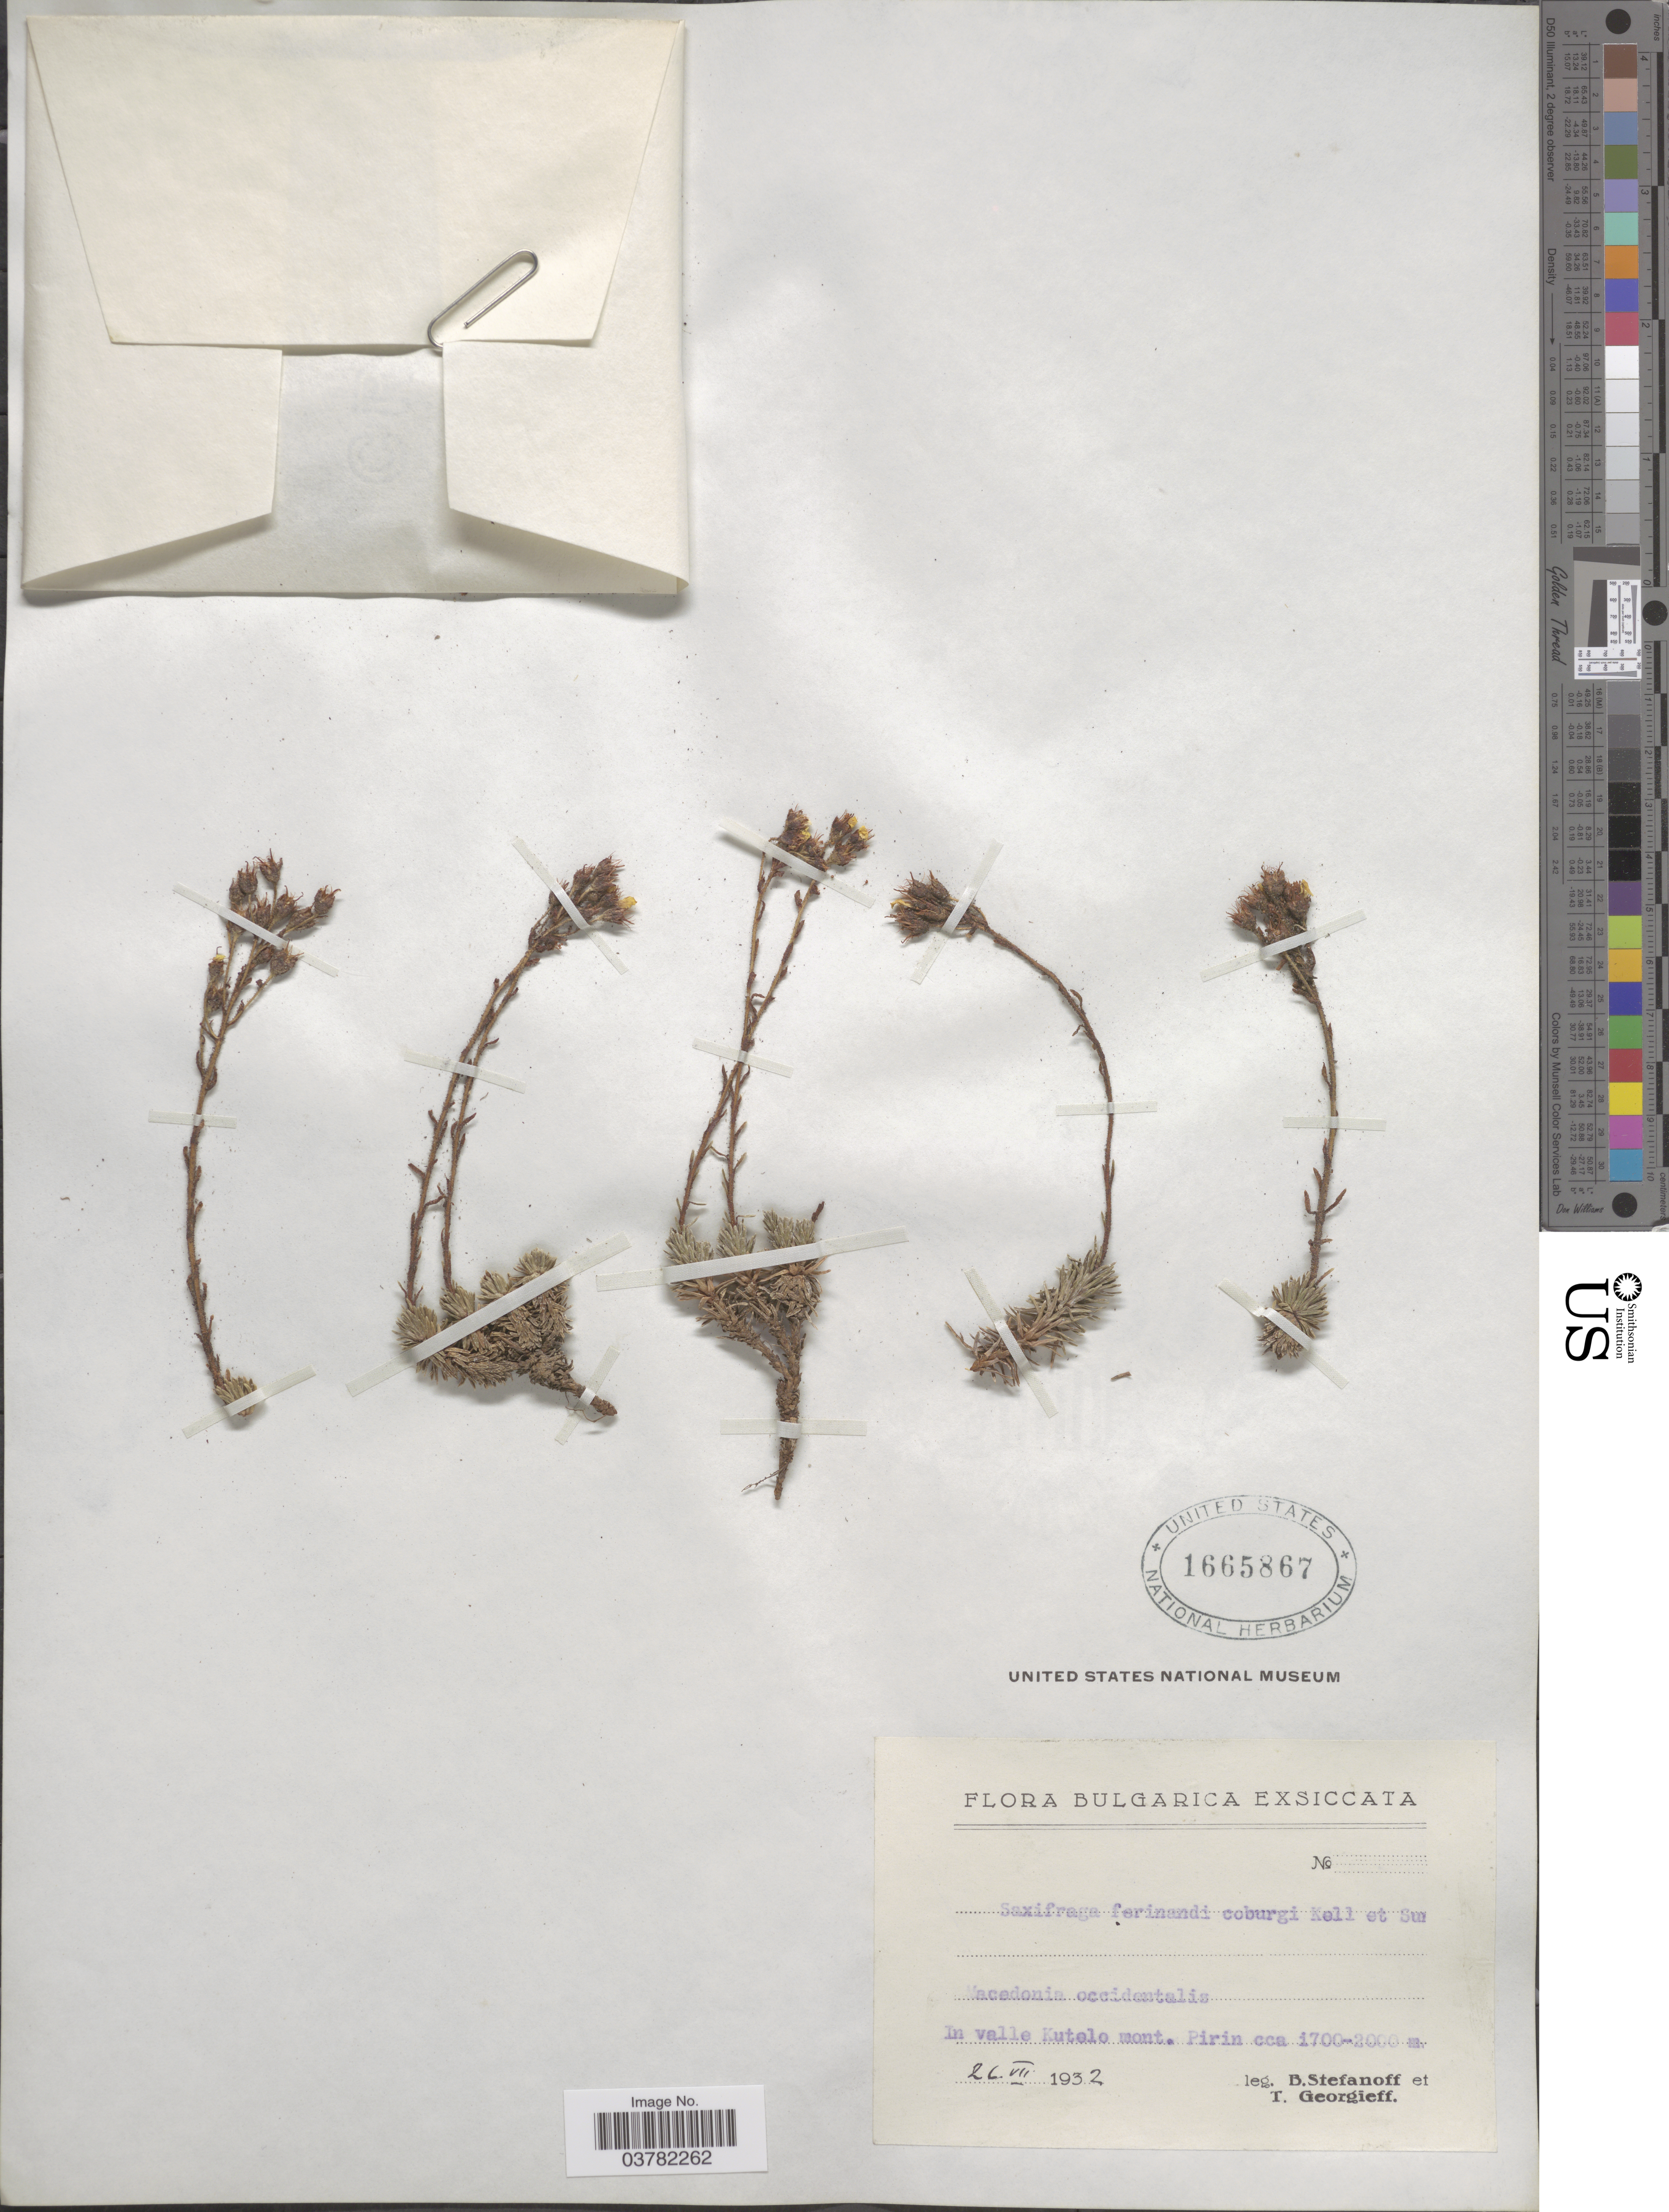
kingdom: Plantae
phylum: Tracheophyta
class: Magnoliopsida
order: Saxifragales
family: Saxifragaceae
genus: Saxifraga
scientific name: Saxifraga ferdinandi-coburgii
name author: Kellerer & Sünd.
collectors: B. Stefanoff & T. Georgieff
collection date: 1932-07-26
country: Bulgaria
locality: Bulgarica. Macedonia occidentalis. In valle Kutelo mont. Pirin.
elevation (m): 1700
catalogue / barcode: US 1665867